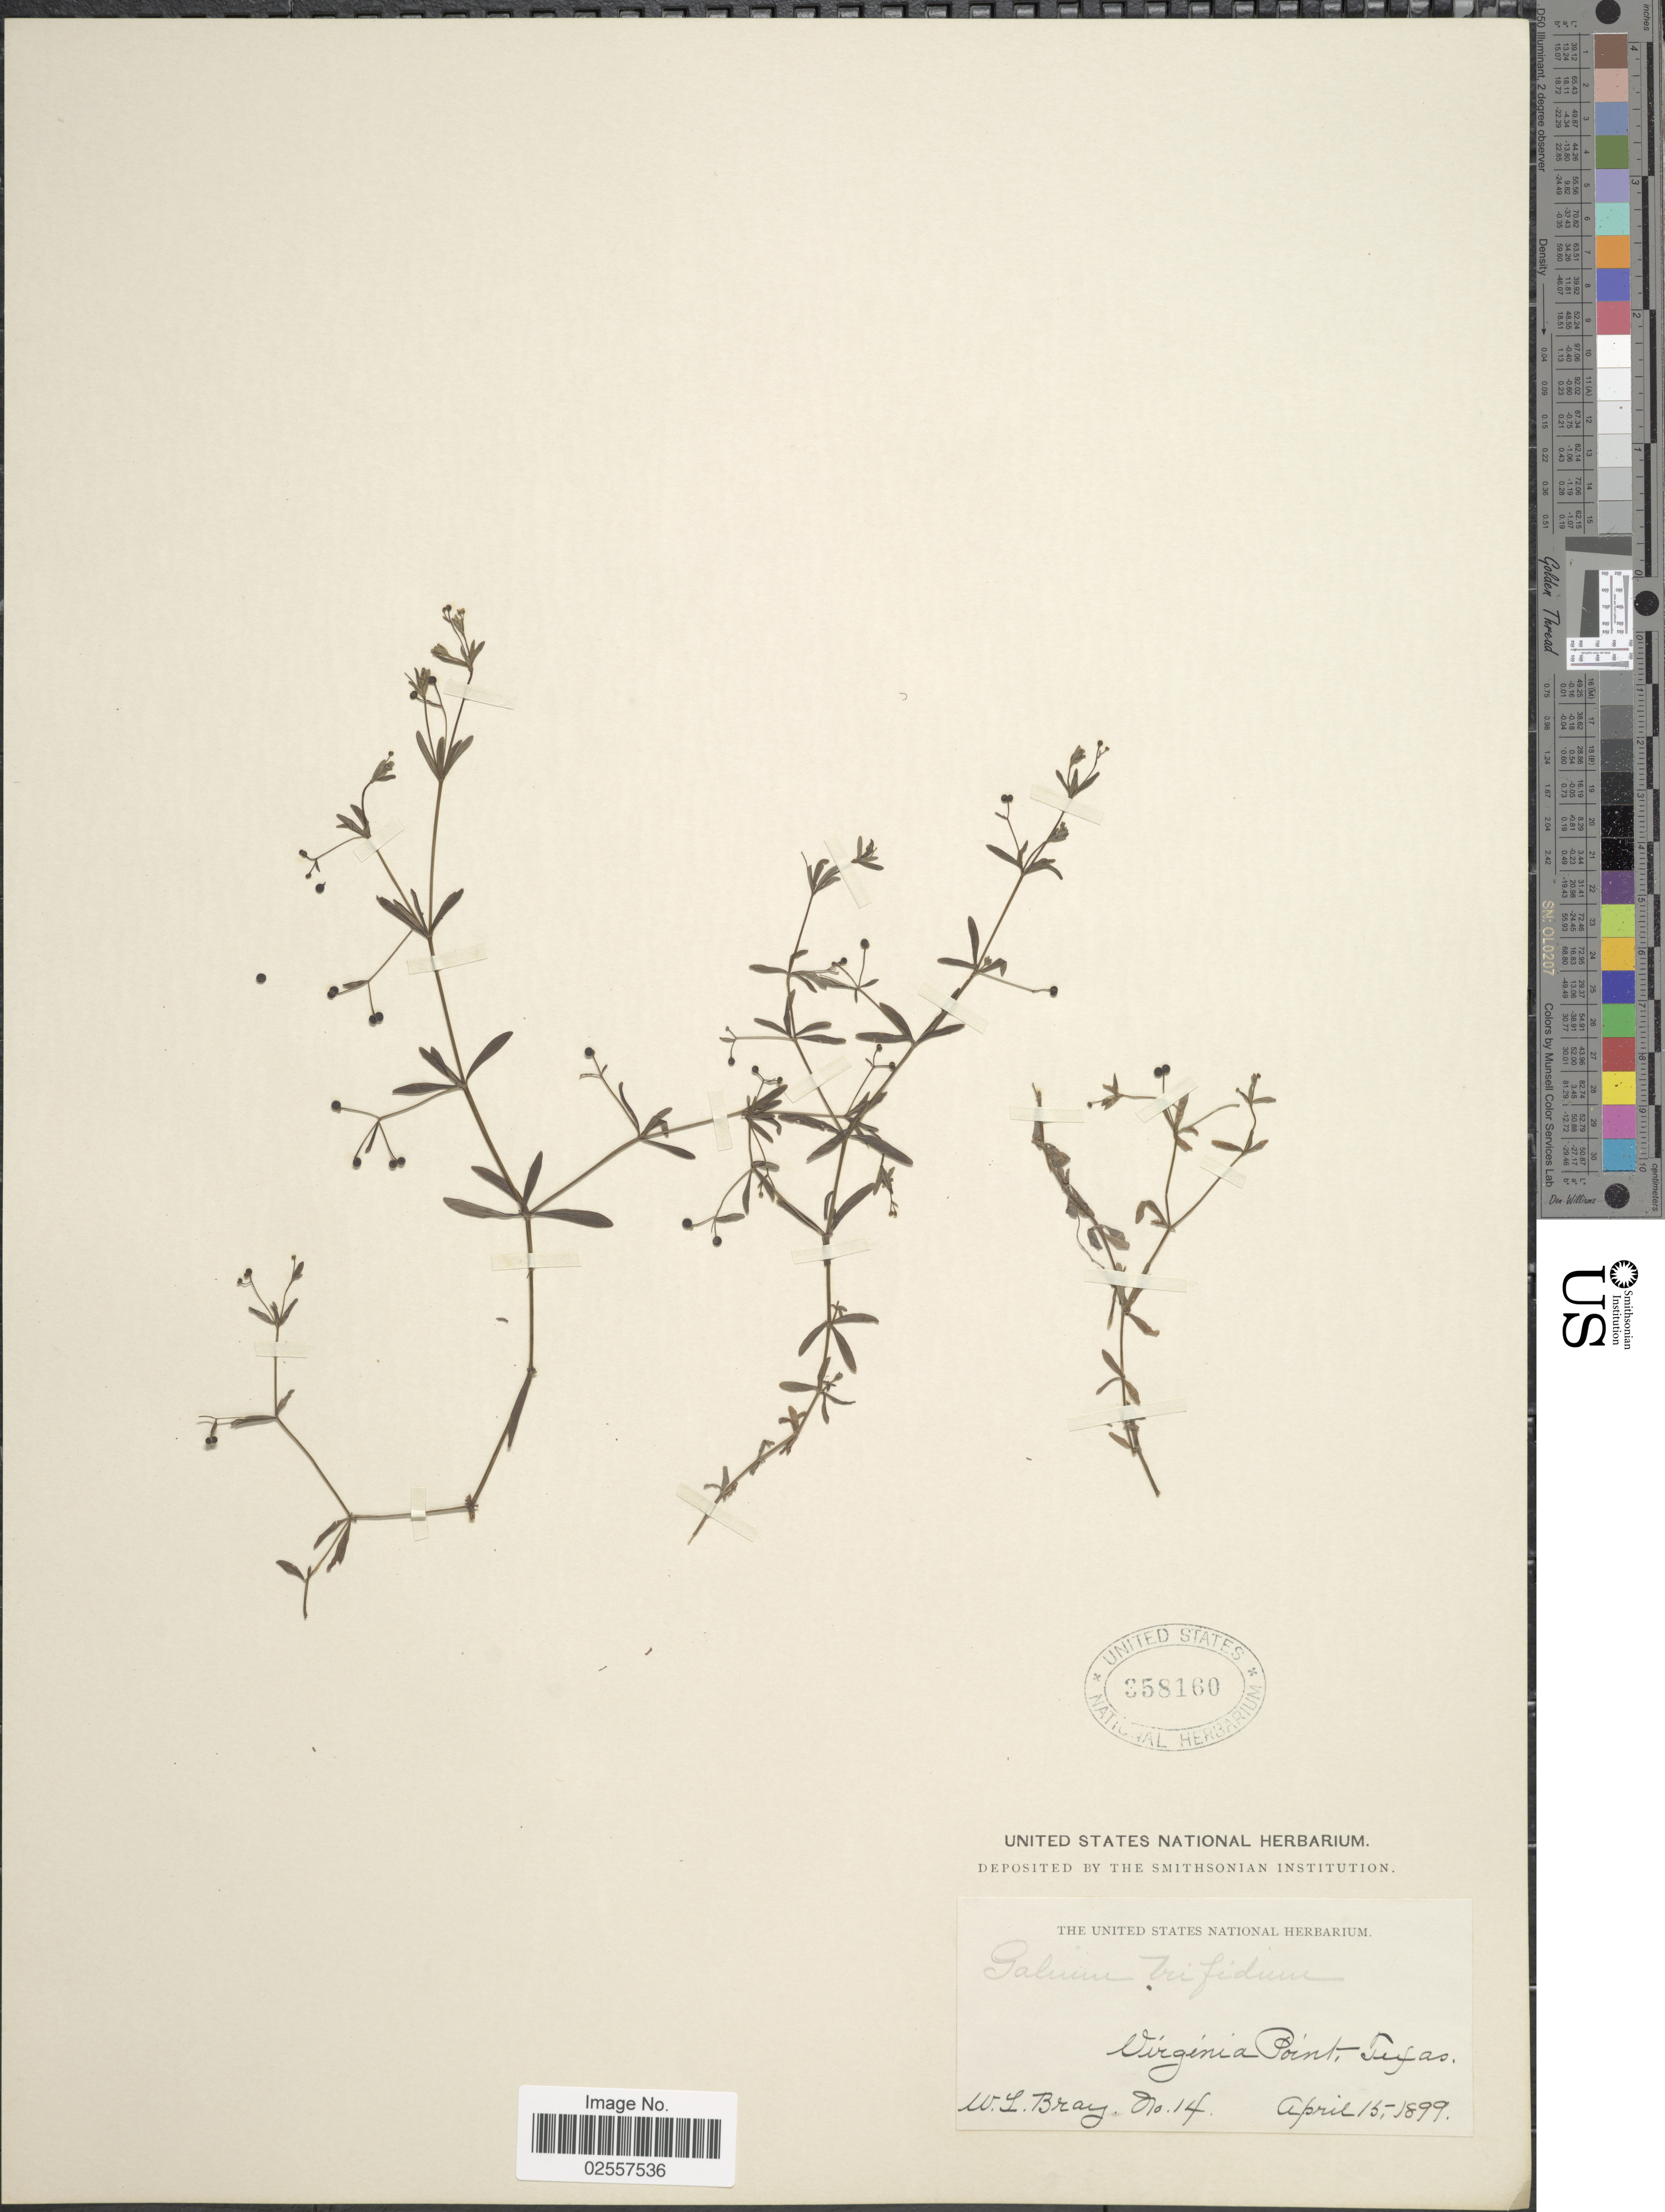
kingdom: Plantae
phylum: Tracheophyta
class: Magnoliopsida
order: Gentianales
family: Rubiaceae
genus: Galium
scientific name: Galium claytoni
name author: Michx.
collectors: W. L. Bray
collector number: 14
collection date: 1899-04-15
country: United States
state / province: Texas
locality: Virginia Point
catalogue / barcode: US 358160